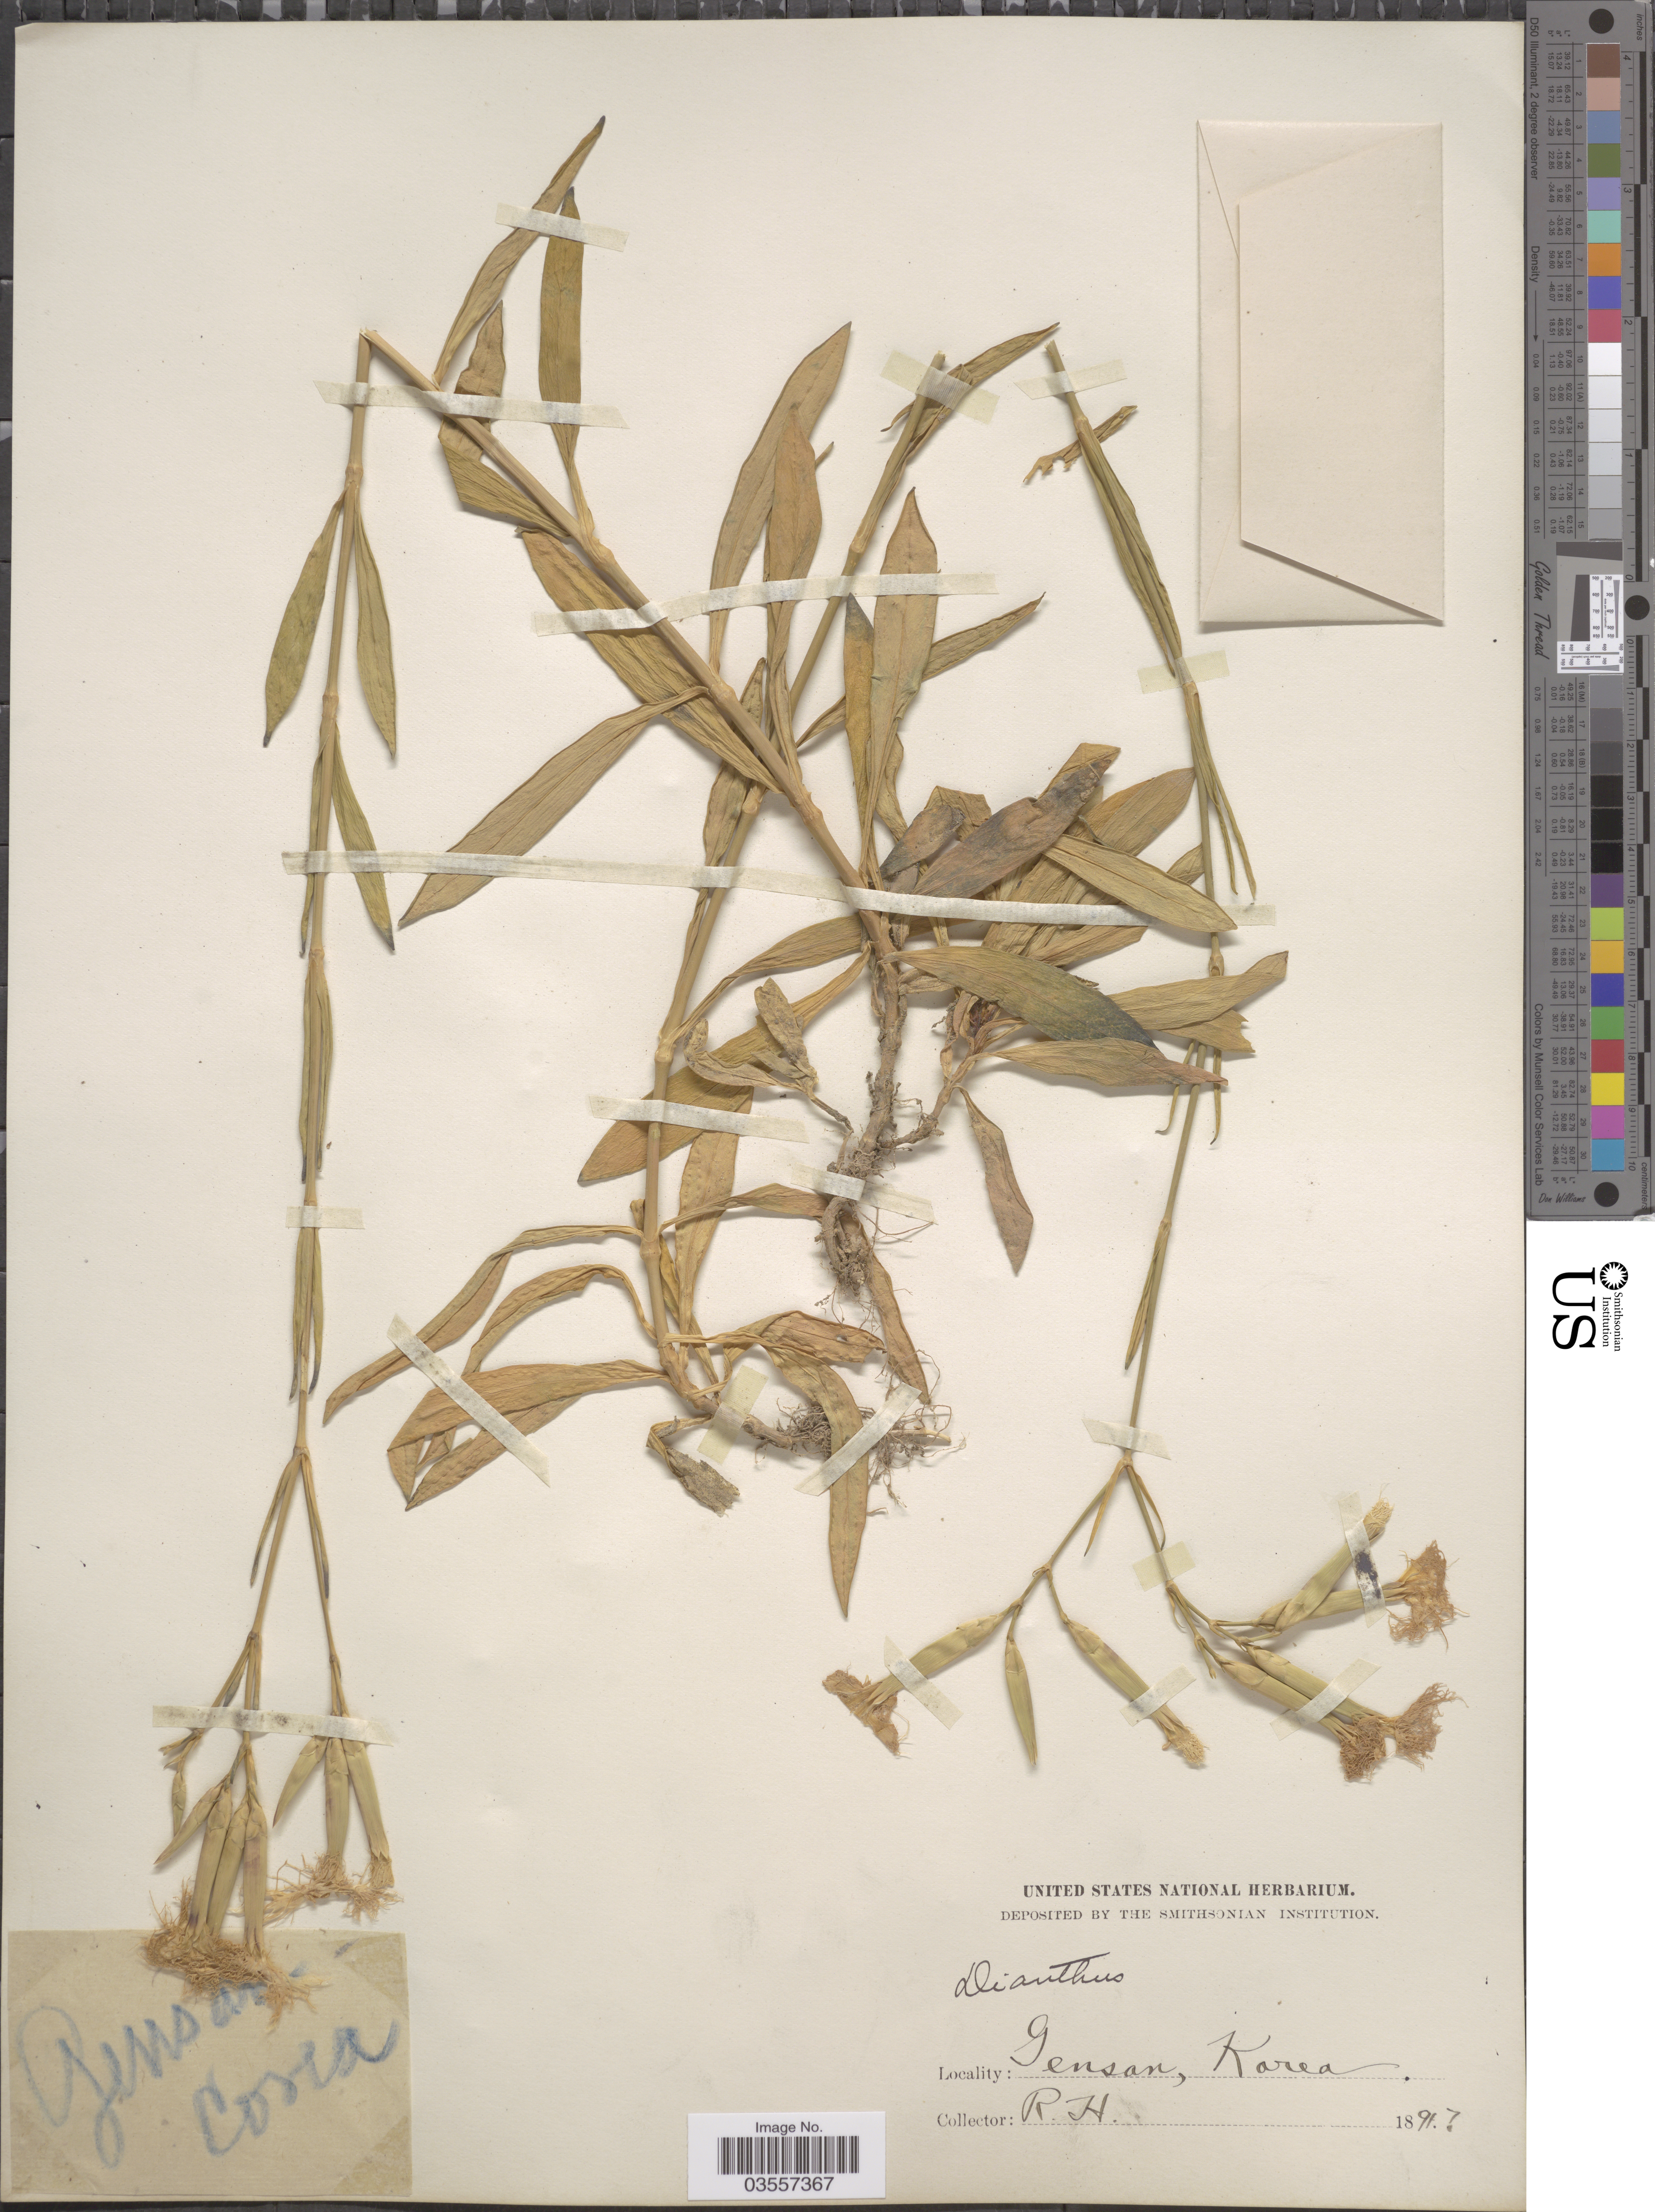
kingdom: Plantae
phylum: Tracheophyta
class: Magnoliopsida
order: Caryophyllales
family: Caryophyllaceae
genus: Dianthus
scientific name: Dianthus sp.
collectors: R.H.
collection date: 1891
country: North Korea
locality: Gensan.